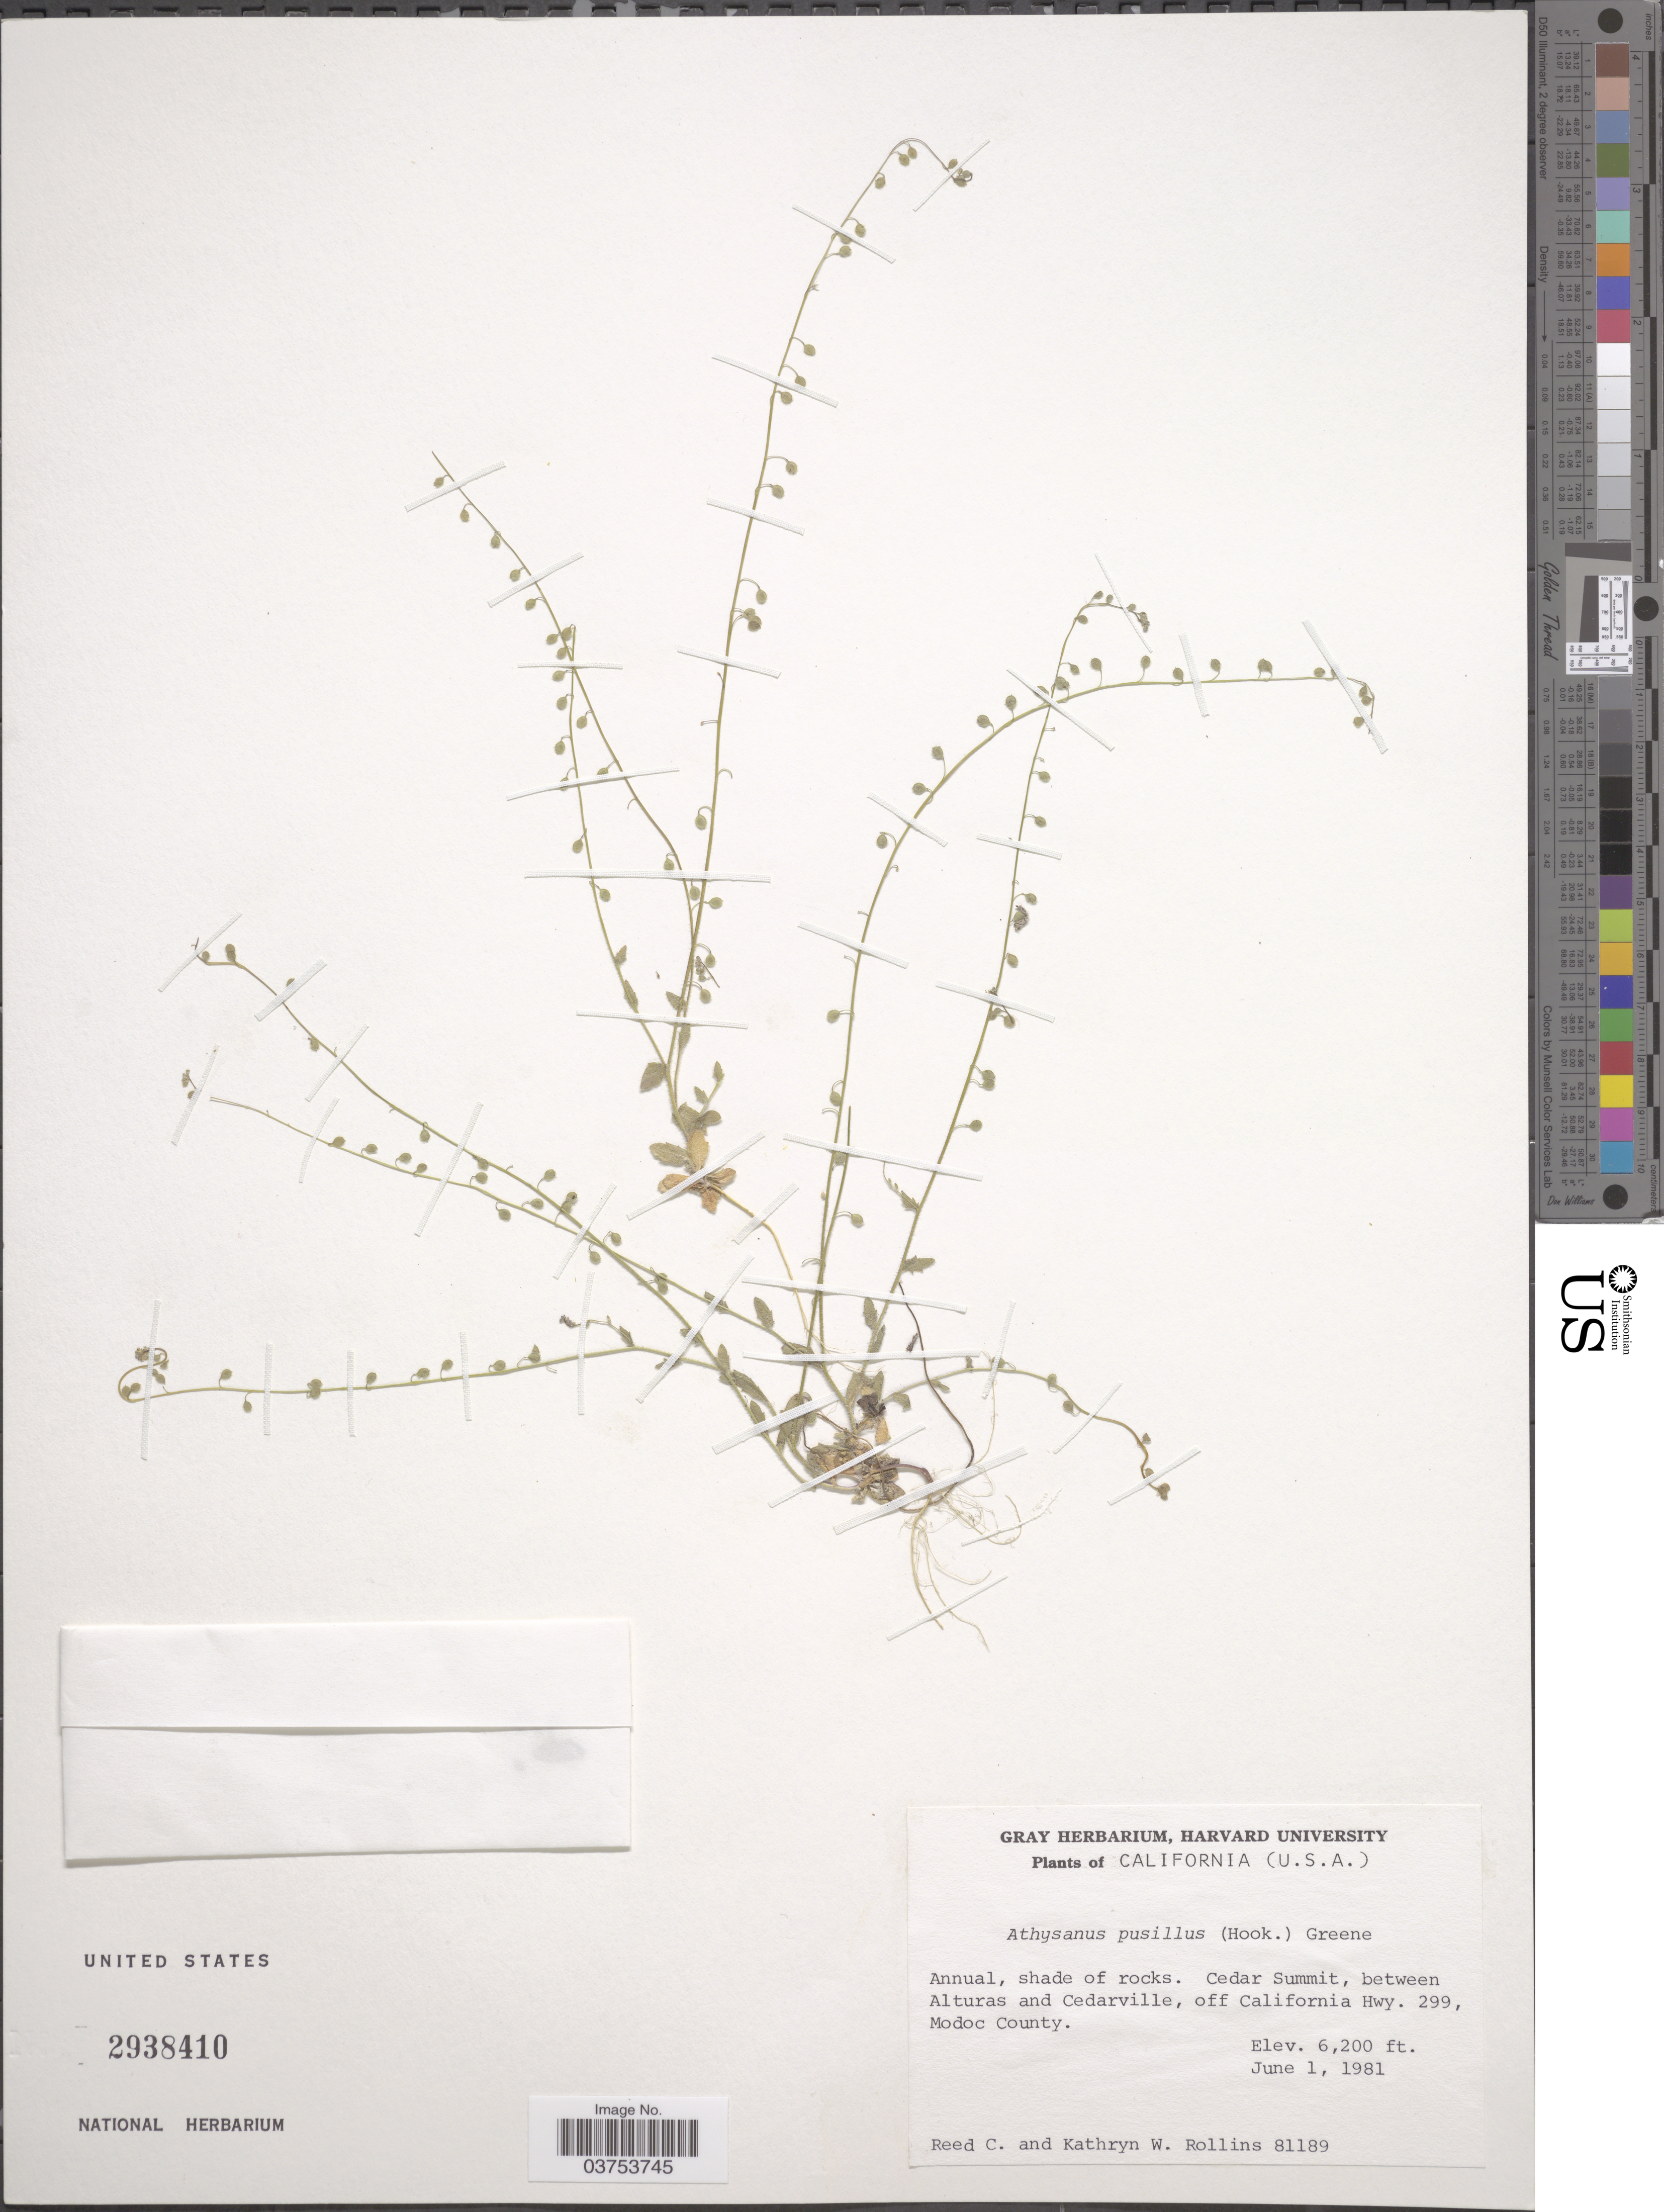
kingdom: Plantae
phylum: Tracheophyta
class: Magnoliopsida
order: Brassicales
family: Brassicaceae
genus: Athysanus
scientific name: Athysanus pusillus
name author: (Hook.) Greene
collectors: R. C. Rollins & K. W. Rollins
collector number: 81189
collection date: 1981-06-01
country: United States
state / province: California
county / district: Modoc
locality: Cedar Summit, between Alturas and Cedarville, off California Hwy. 299, Modoc County.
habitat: shade of rocks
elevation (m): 1890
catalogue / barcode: US 2938410